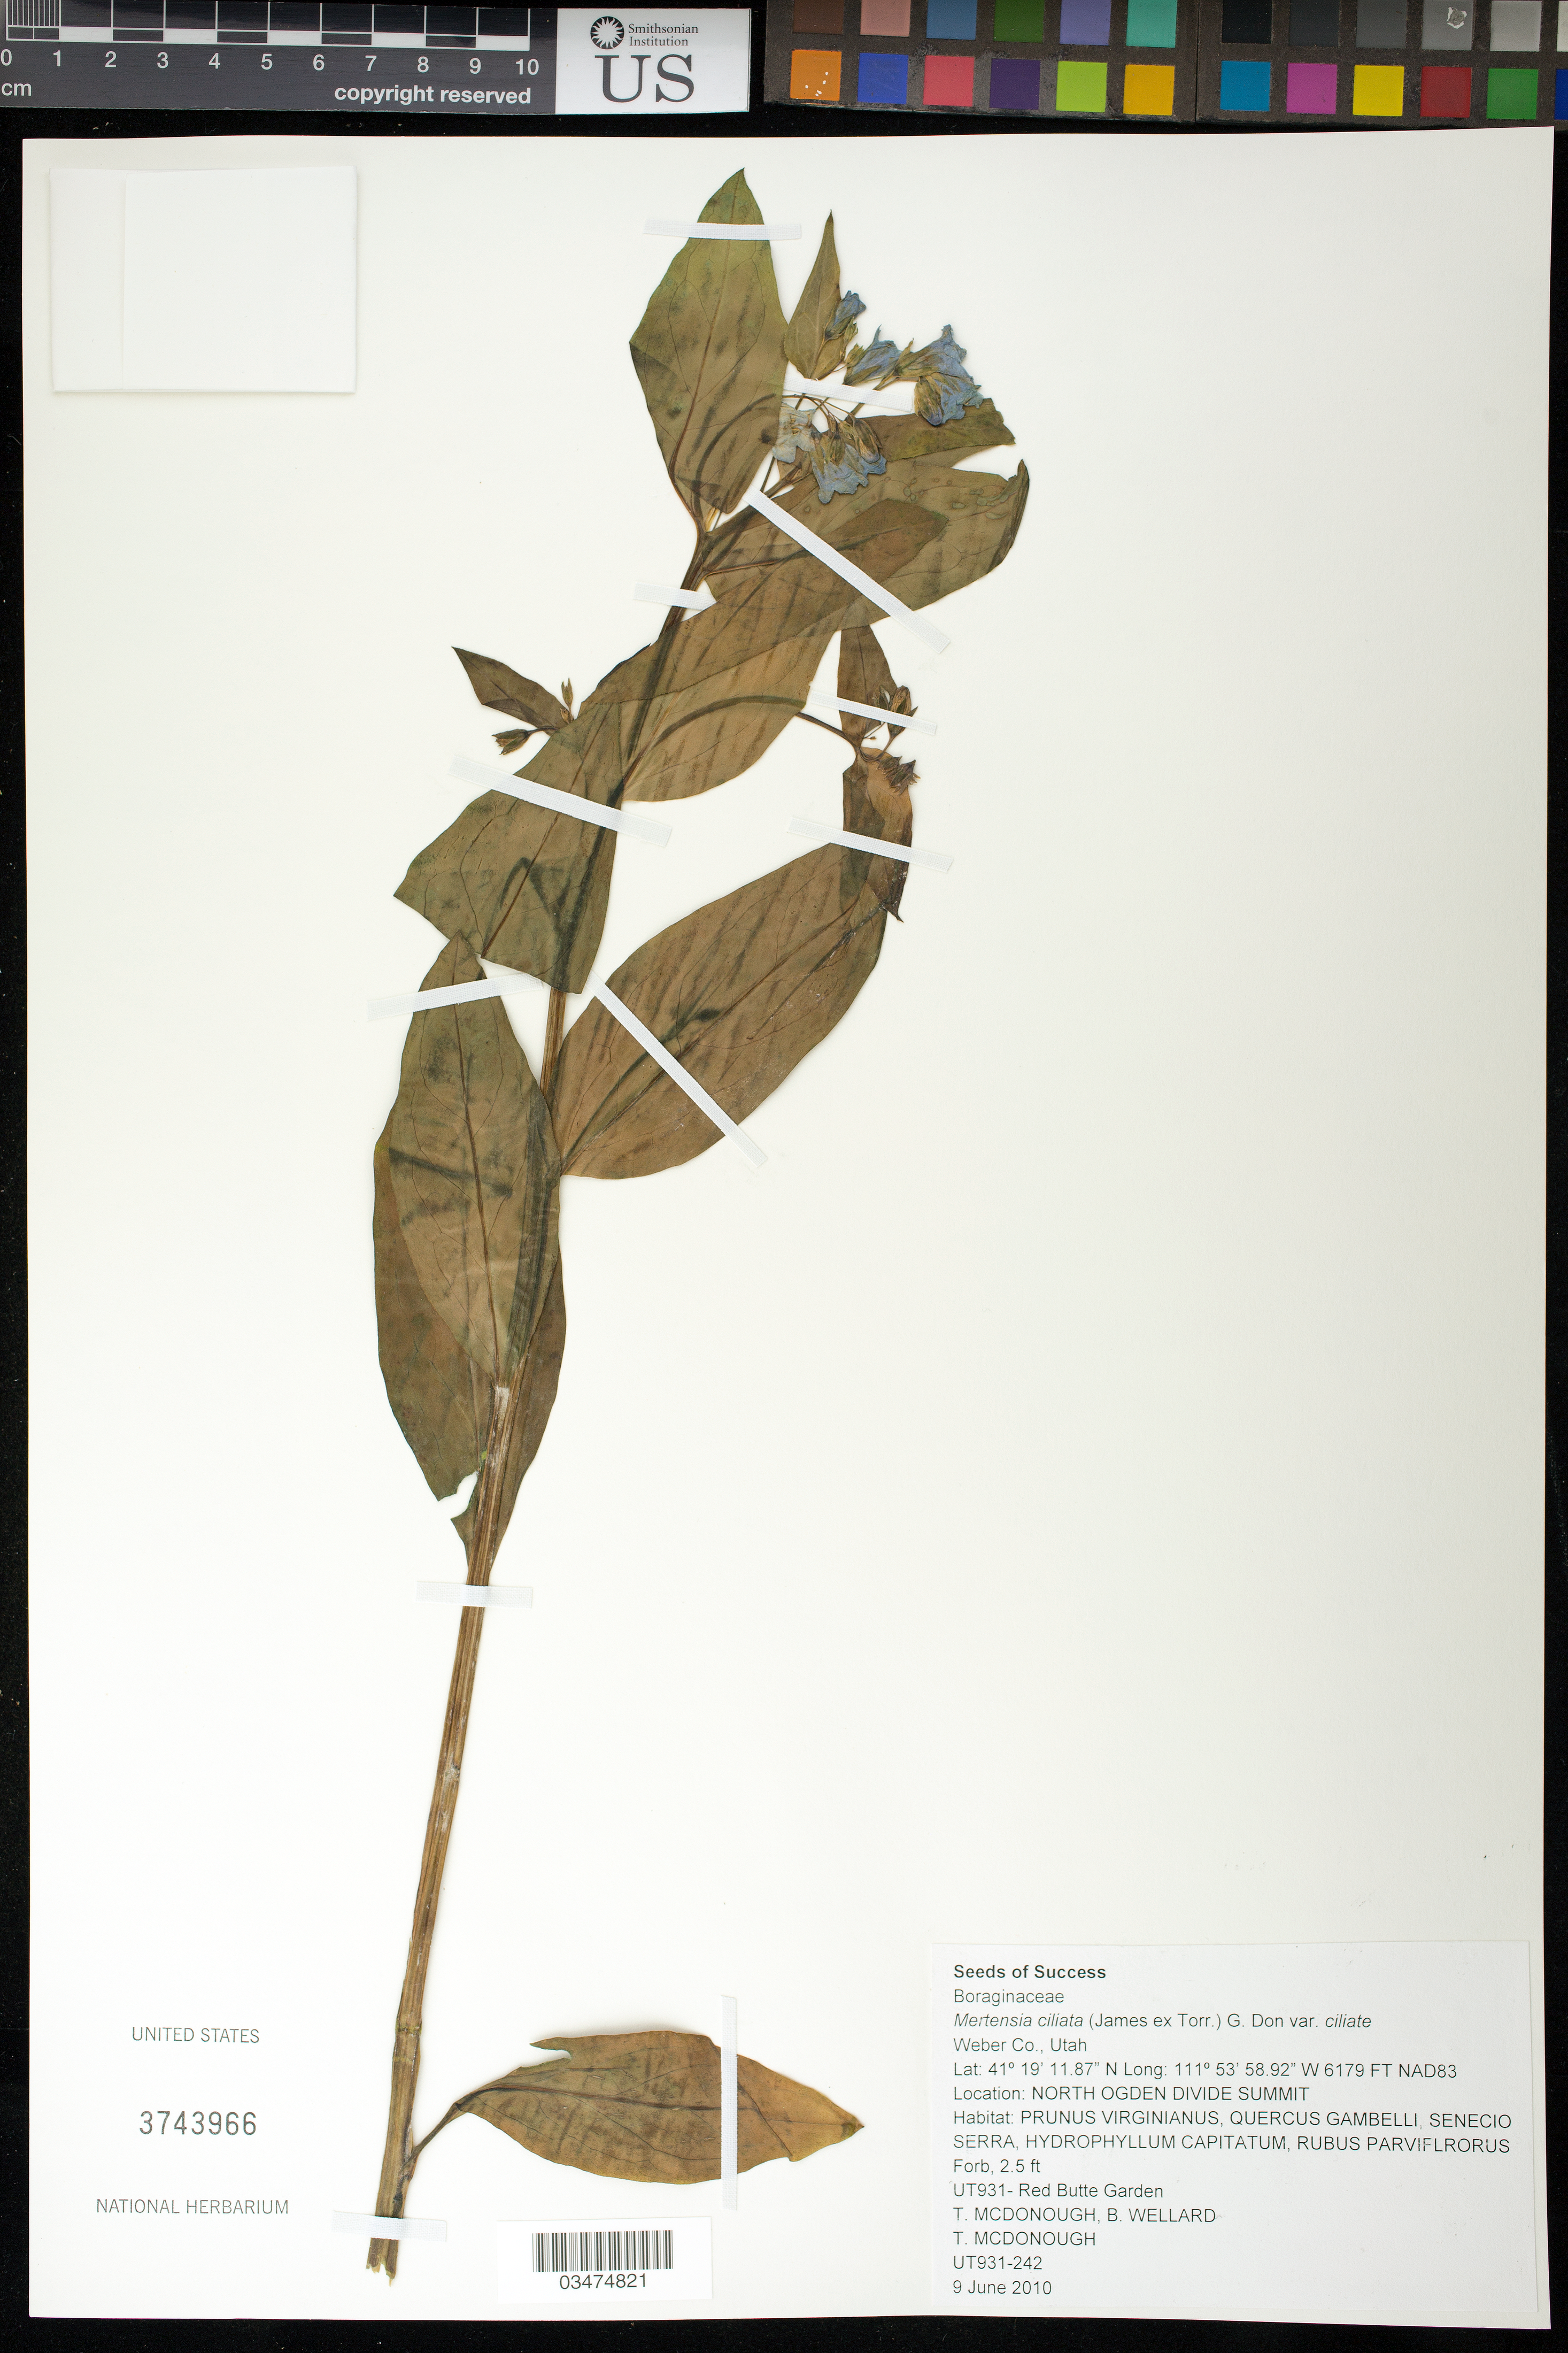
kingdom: Plantae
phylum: Tracheophyta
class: Magnoliopsida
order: Boraginales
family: Boraginaceae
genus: Mertensia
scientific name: Mertensia ciliata var. ciliata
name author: (James ex Torr.) G. Don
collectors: L. Moorhead & B. Wellard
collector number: UT931-242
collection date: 2010-06-09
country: United States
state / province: Utah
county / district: Weber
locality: North Ogden Divide Summit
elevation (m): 1883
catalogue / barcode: US 3743966